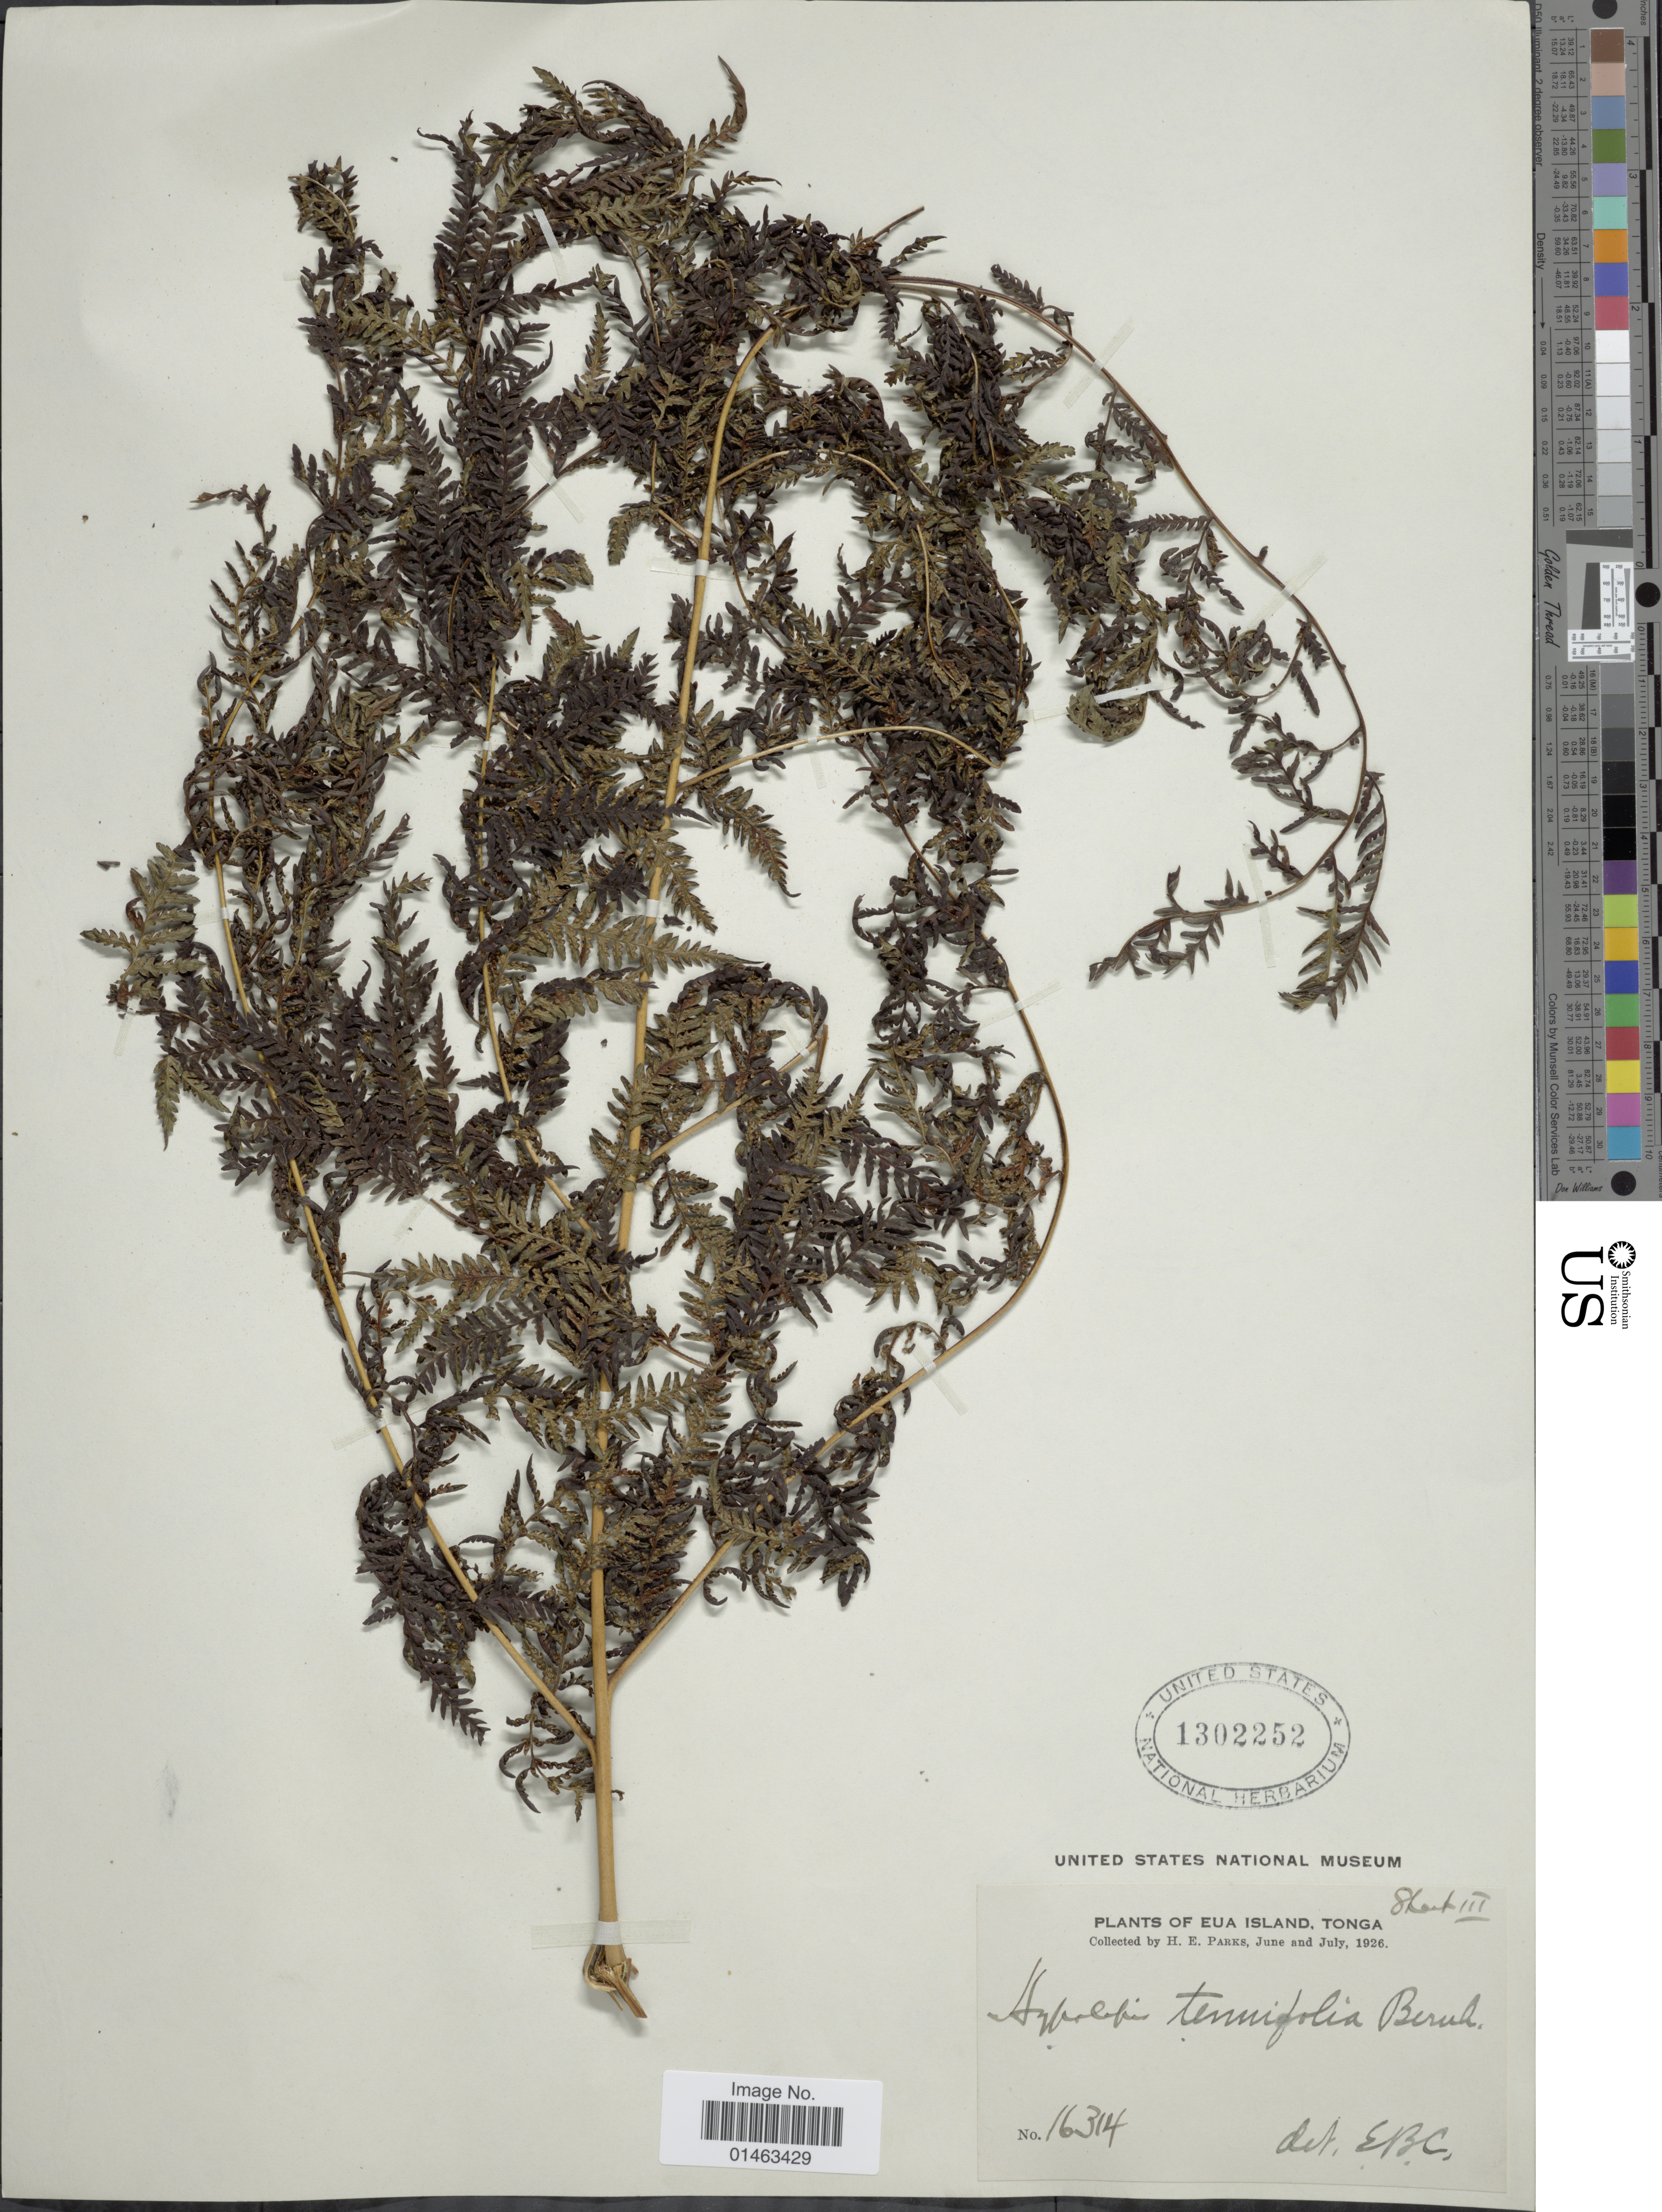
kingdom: Plantae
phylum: Tracheophyta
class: Polypodiopsida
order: Polypodiales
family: Dennstaedtiaceae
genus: Hypolepis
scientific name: Hypolepis tenuifolia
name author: (G. Forst.) Bernh.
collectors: H. E. Parks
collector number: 16314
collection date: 1926-06/1926-07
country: Tonga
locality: Eua Island, Tonga.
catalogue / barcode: US 1302252